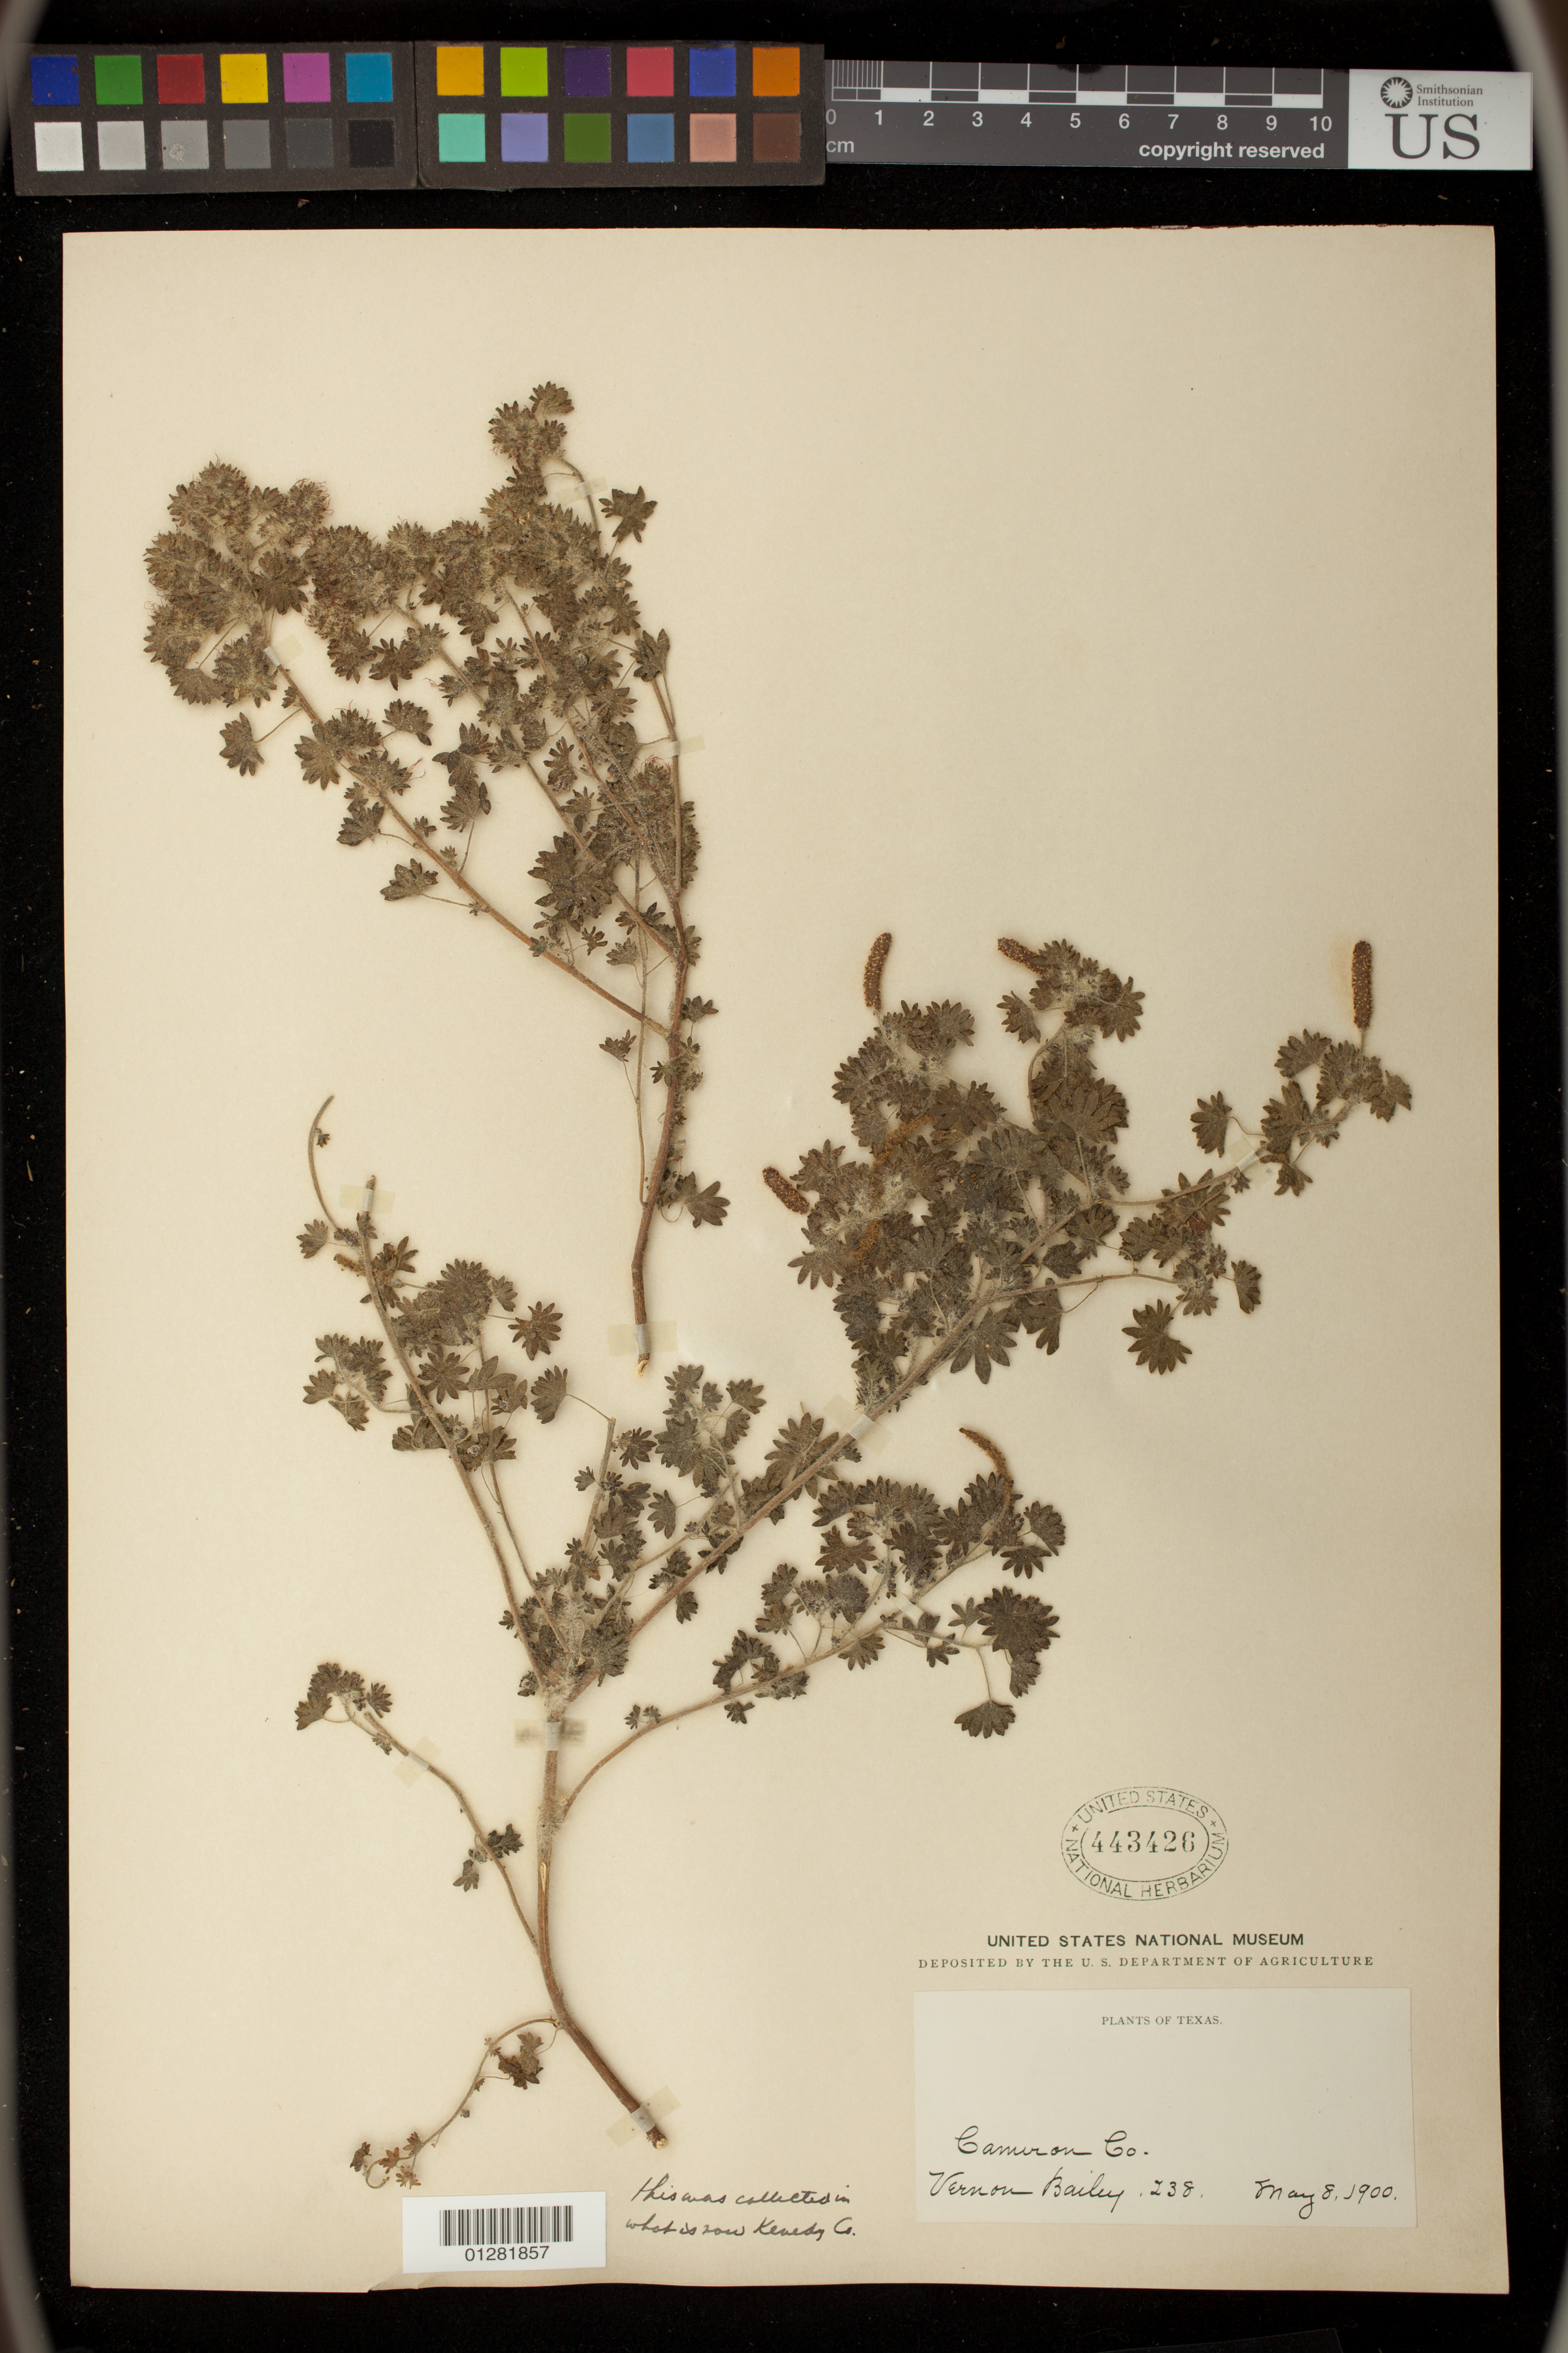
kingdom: Plantae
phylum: Tracheophyta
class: Magnoliopsida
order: Malpighiales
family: Euphorbiaceae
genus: Acalypha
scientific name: Acalypha radians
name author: Torr.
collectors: V. O. Bailey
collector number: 238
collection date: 1900-05-08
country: United States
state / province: Texas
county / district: Kenedy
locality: Cameron Co. "This was collected in what is now Kenedy Co."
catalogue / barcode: US 443426